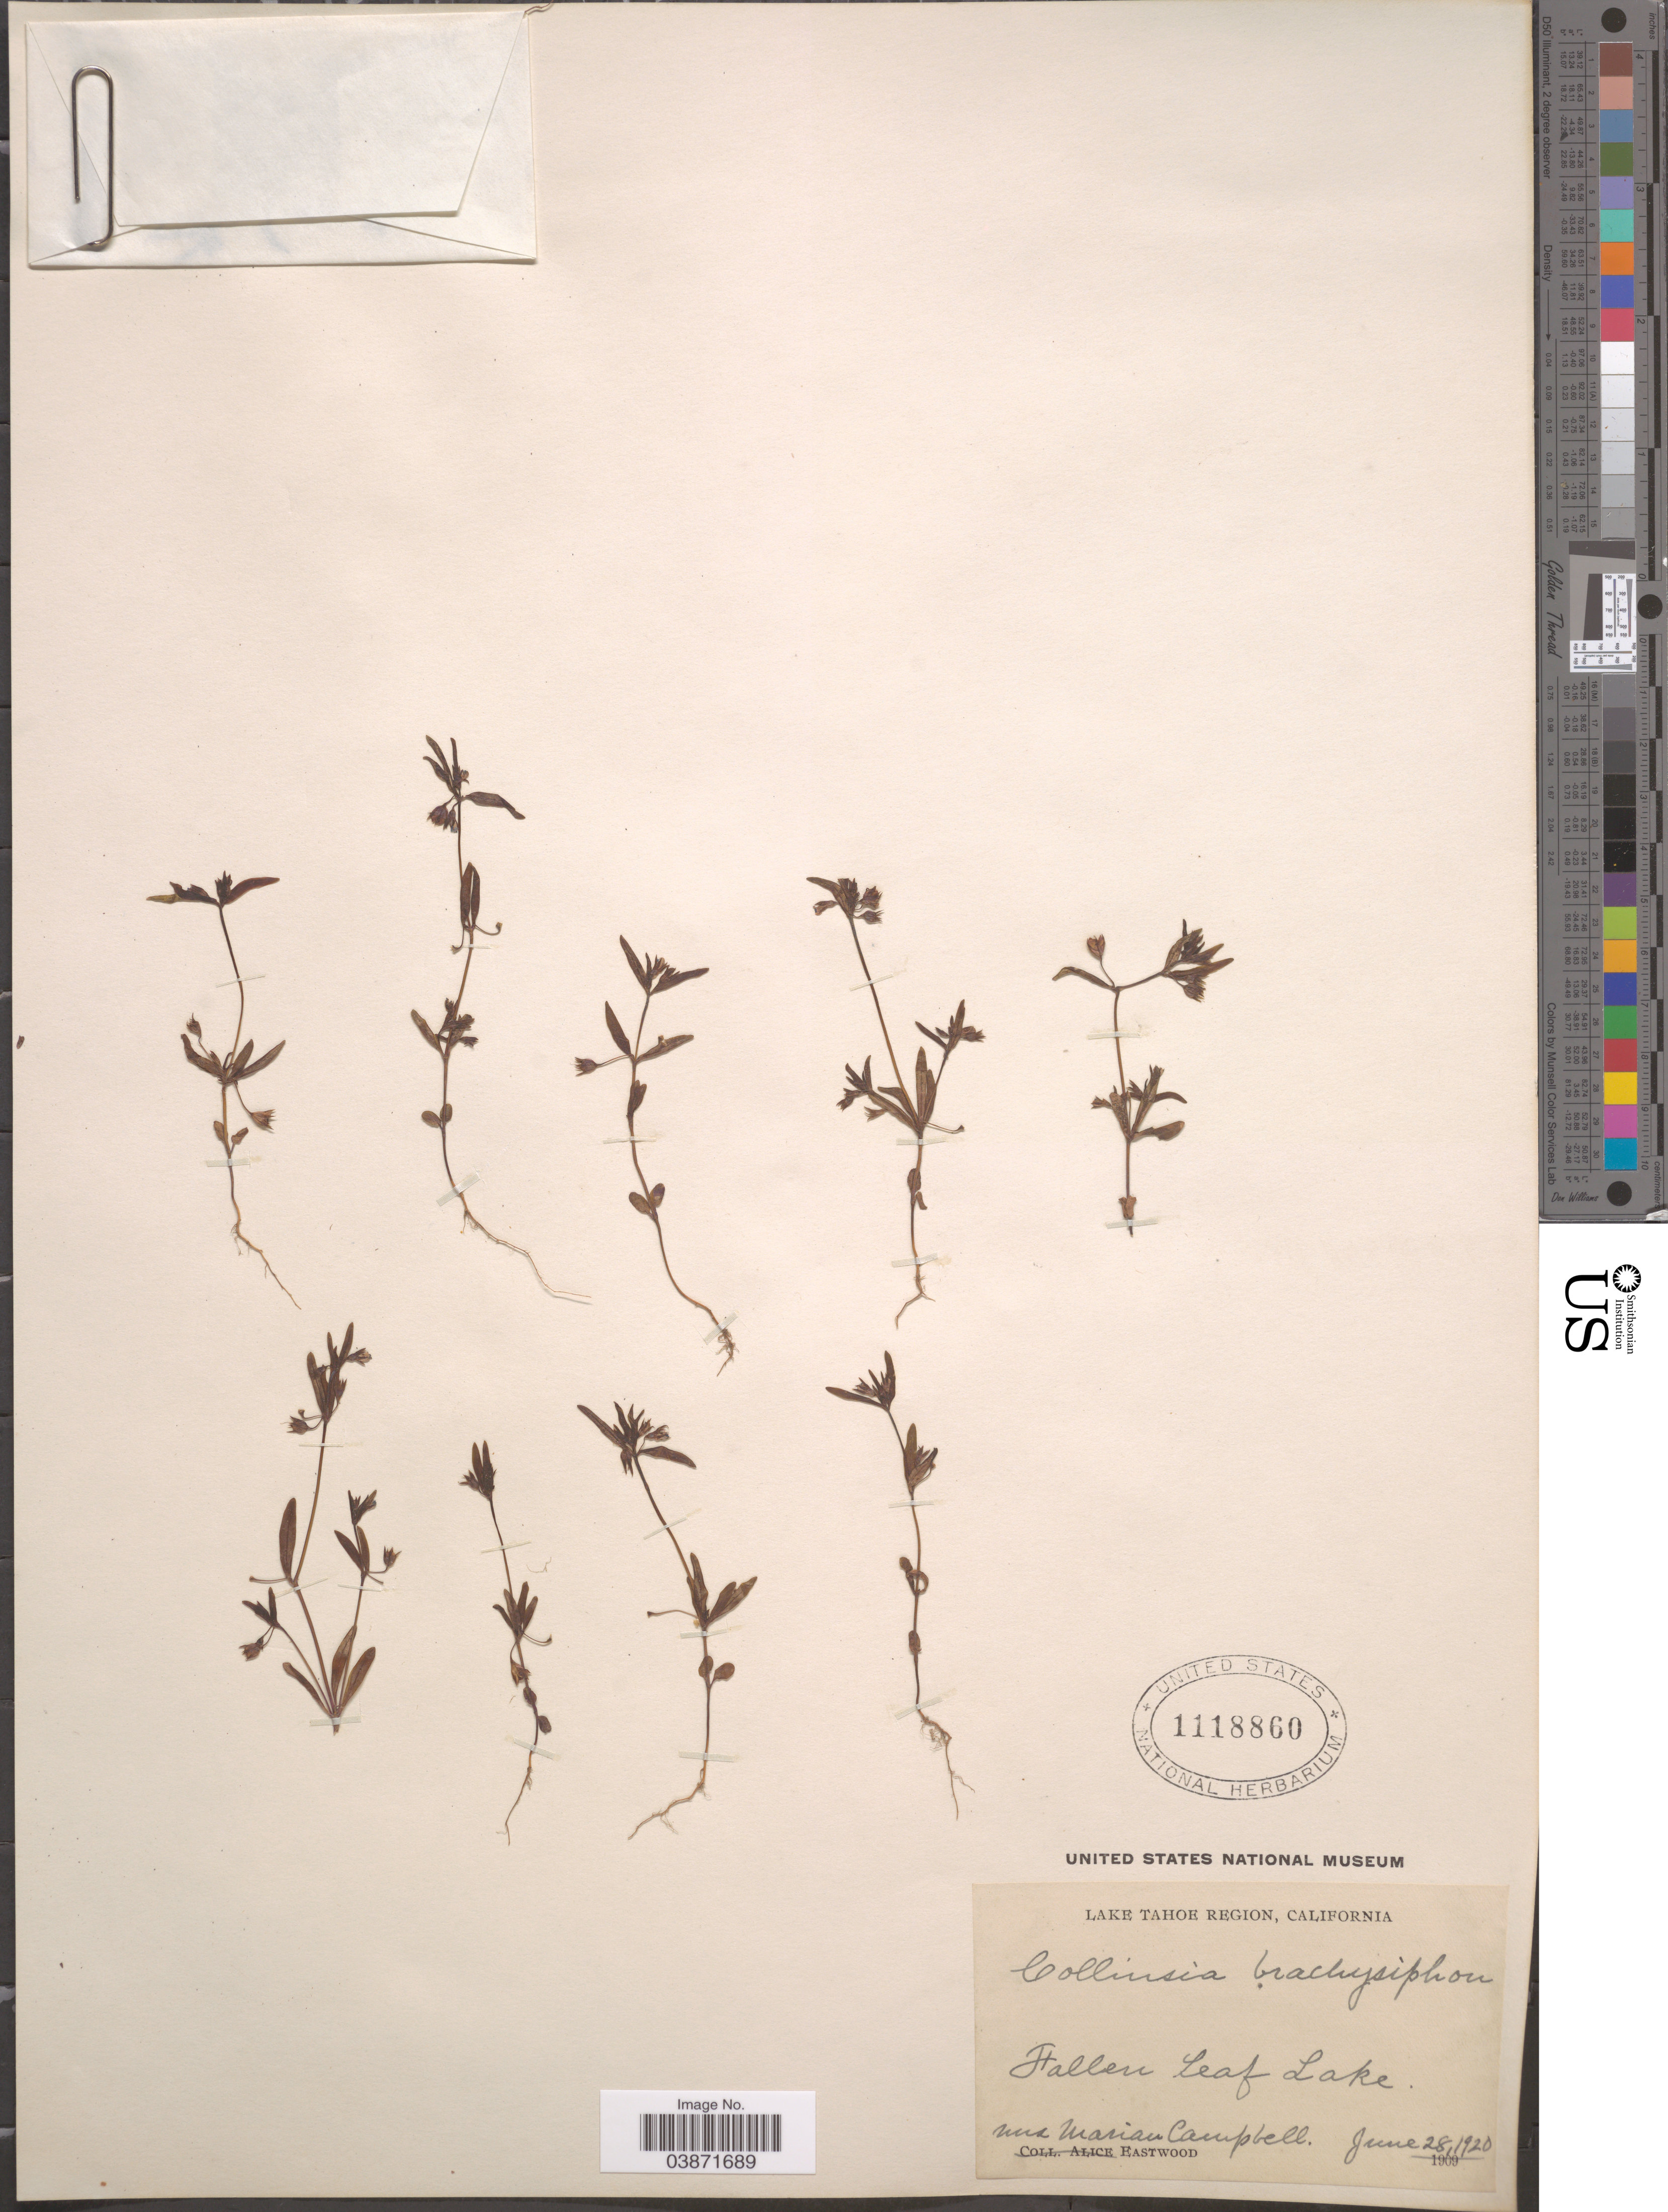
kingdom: Plantae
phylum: Tracheophyta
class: Magnoliopsida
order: Lamiales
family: Plantaginaceae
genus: Collinsia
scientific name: Collinsia torreyi var. wrightii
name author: A. Gray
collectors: M. L. Campbell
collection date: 1920-06-28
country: United States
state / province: California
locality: Lake Tahoe Region. Fallen Leaf Lake.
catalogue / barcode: US 1118860